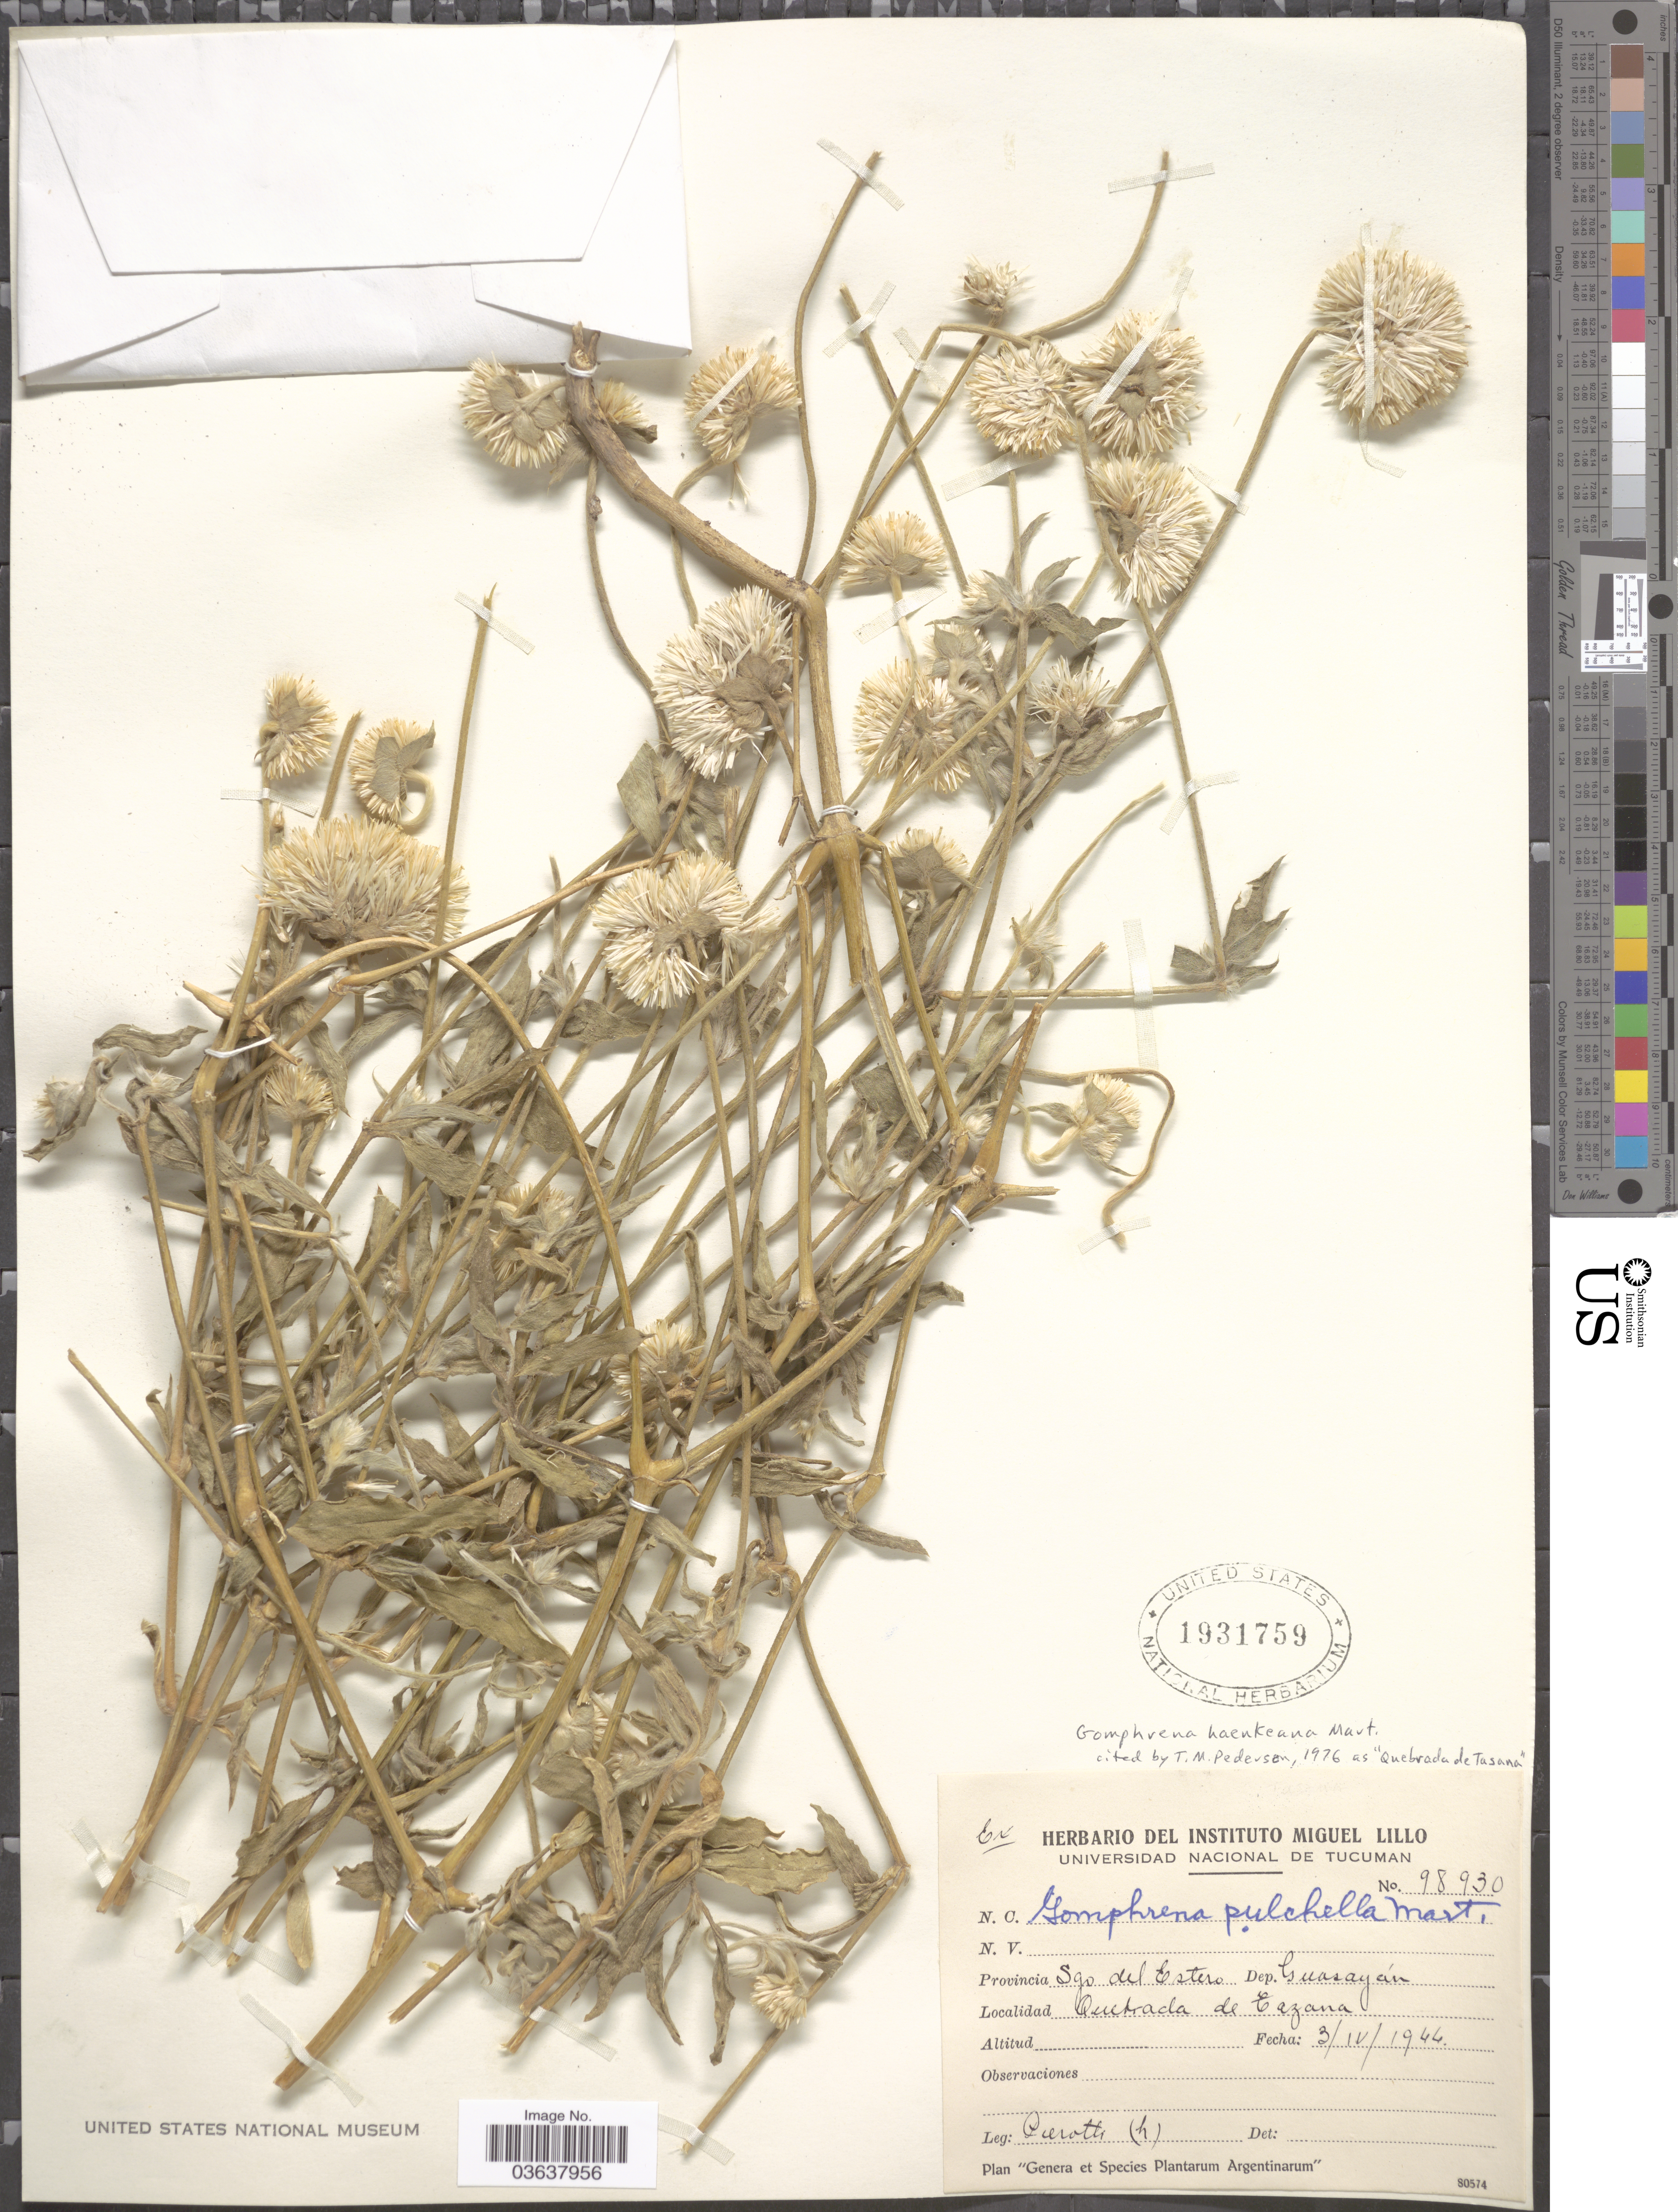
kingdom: Plantae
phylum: Tracheophyta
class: Magnoliopsida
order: Caryophyllales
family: Amaranthaceae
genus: Gomphrena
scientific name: Gomphrena haenkeana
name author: Mart.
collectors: Pierotti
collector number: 4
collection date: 1944-04-03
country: Argentina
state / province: Santiago del Estero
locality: Dep. Guasayán. Quebrada de Tazana.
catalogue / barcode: US 1931759